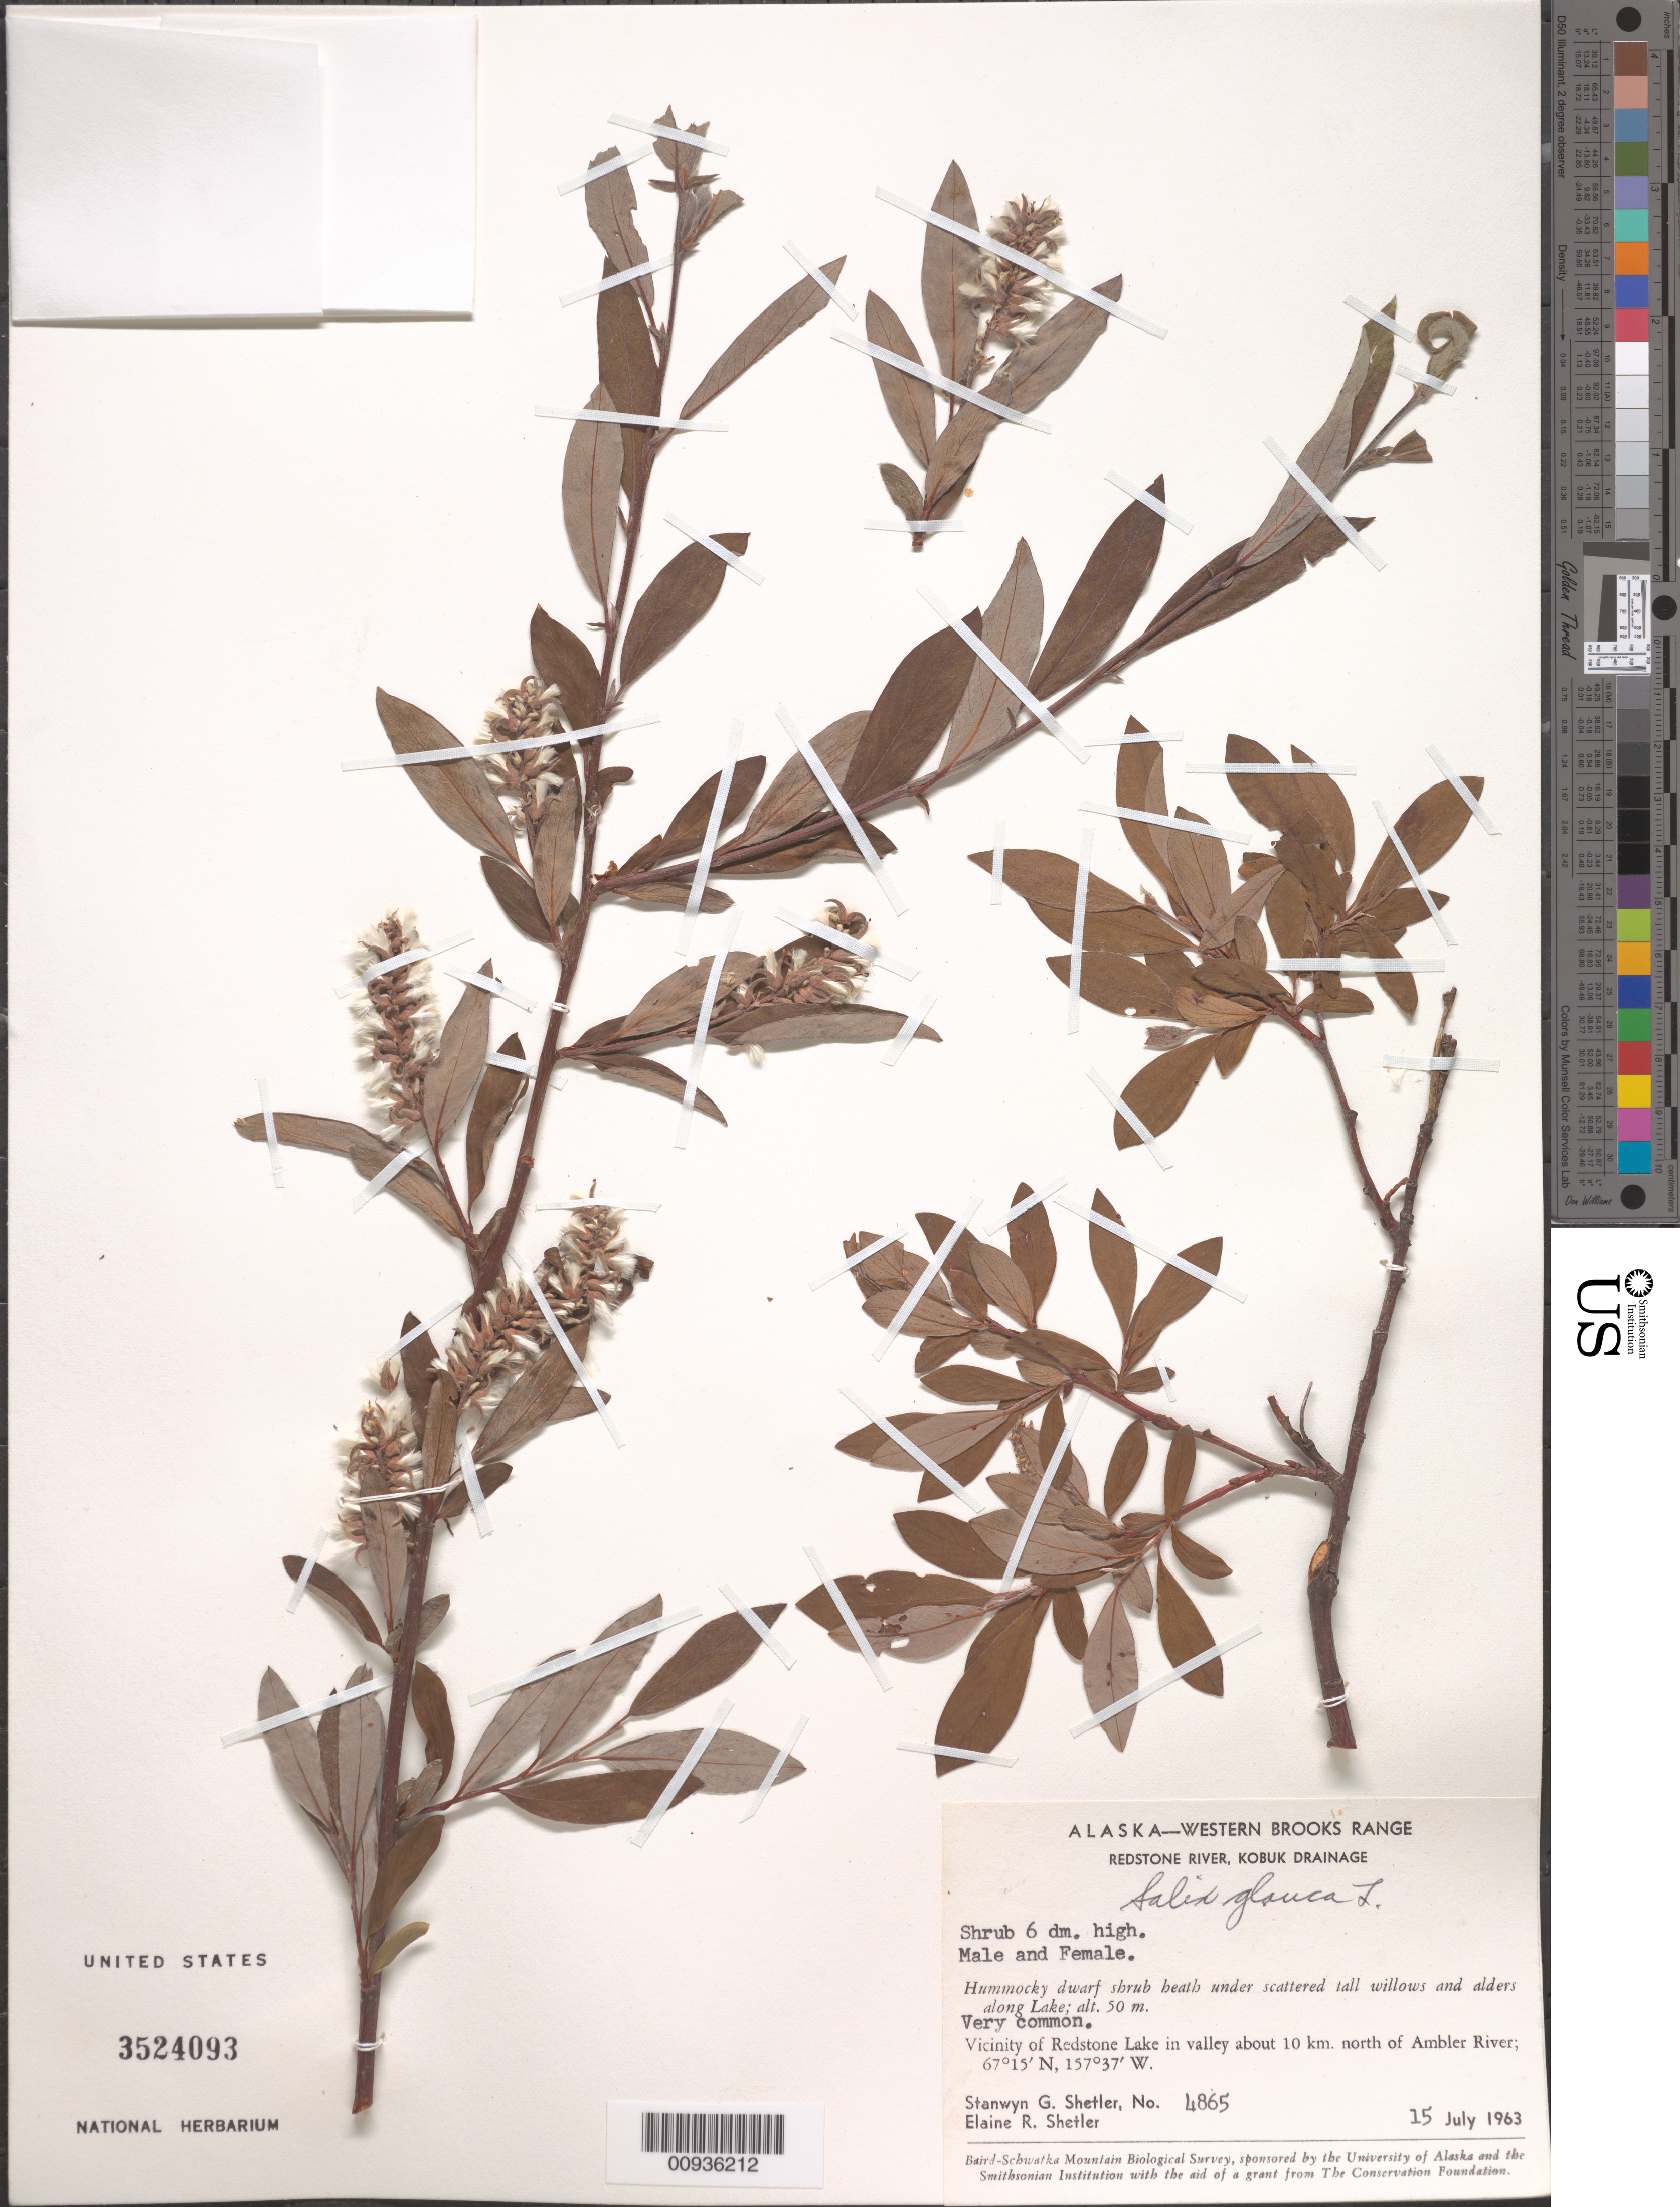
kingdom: Plantae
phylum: Tracheophyta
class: Magnoliopsida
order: Malpighiales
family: Salicaceae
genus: Salix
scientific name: Salix glauca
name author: L.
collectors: S. Shetler & E. R. Shetler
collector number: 4865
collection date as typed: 15 Jul 1963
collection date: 1963-07-15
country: United States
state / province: Alaska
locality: Vicinity of Redstone Lake in valley about 10 km. north of Ambler River. Western Brooks Range, Redstone River, Kobuk Drainage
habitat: Hummocky dwarf shrub heath under scattered tall willows and alders along Lake.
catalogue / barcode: US 3524093